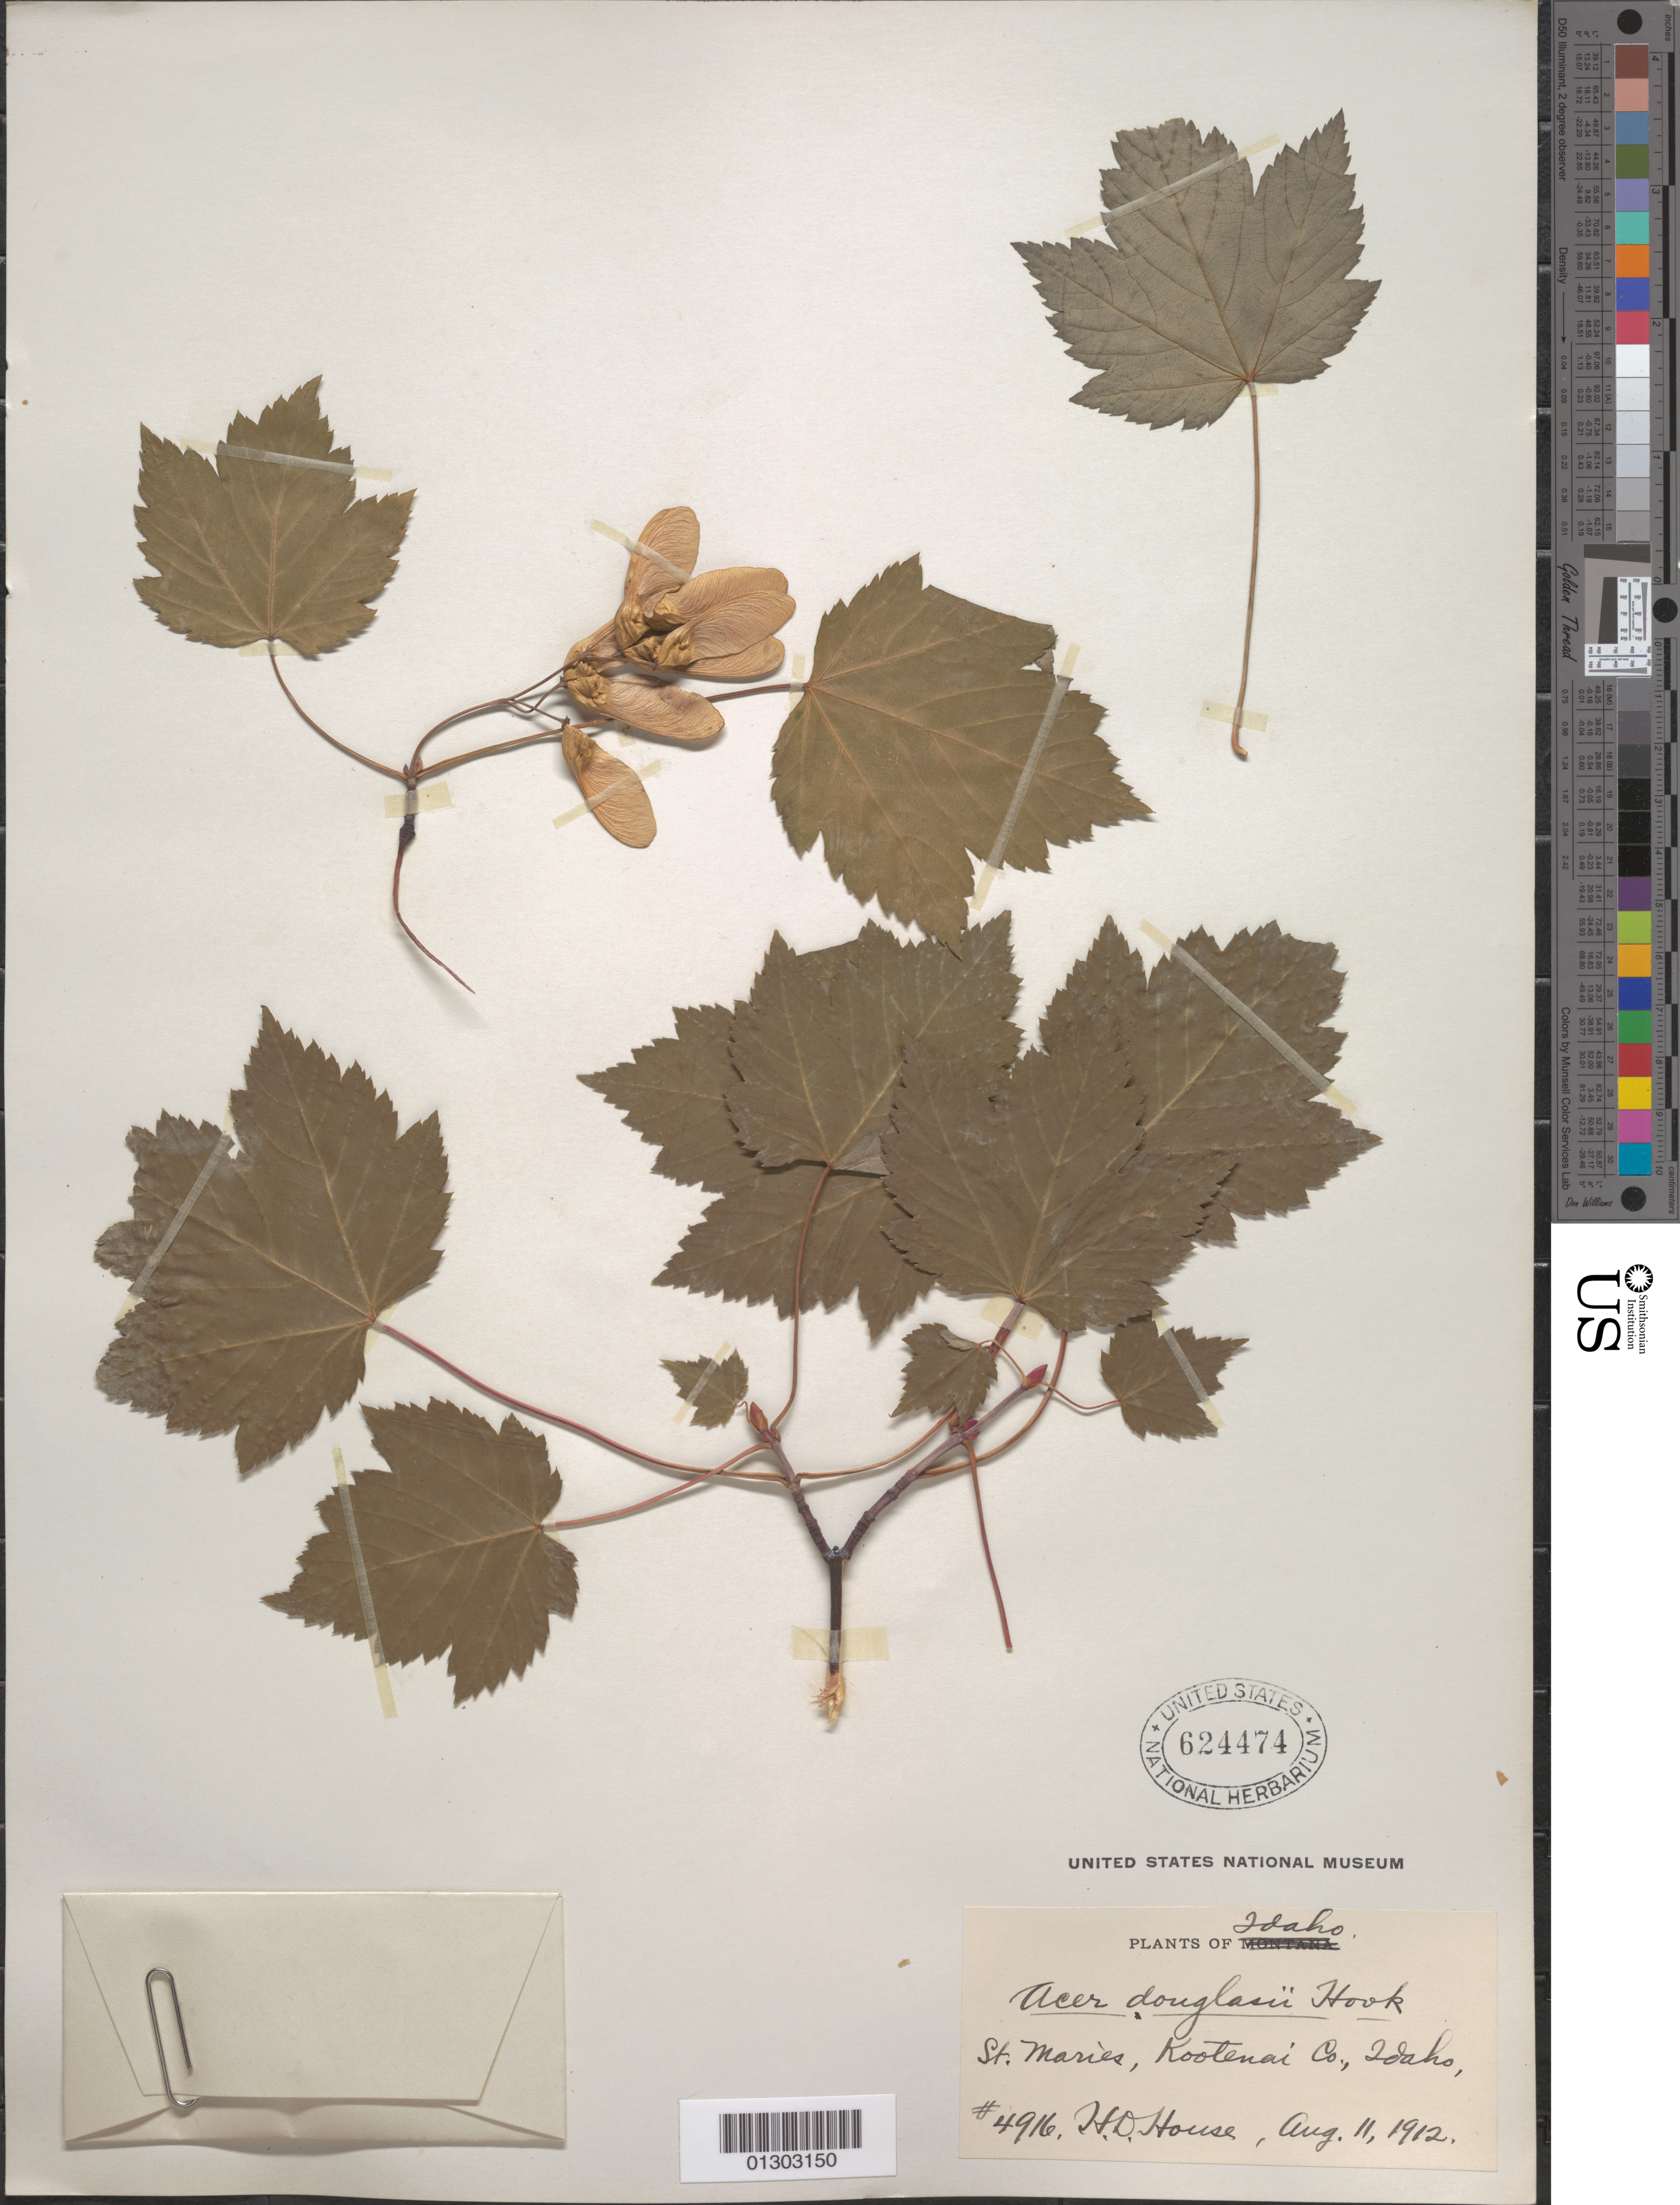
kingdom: Plantae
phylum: Tracheophyta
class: Magnoliopsida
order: Sapindales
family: Sapindaceae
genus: Acer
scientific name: Acer glabrum var. douglasii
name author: (Hook.) Dippel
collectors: H. D. House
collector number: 4916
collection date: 1912-08-11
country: United States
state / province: Idaho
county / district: Kootenai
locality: Kootenai County, St. Maries.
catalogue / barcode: US 624474